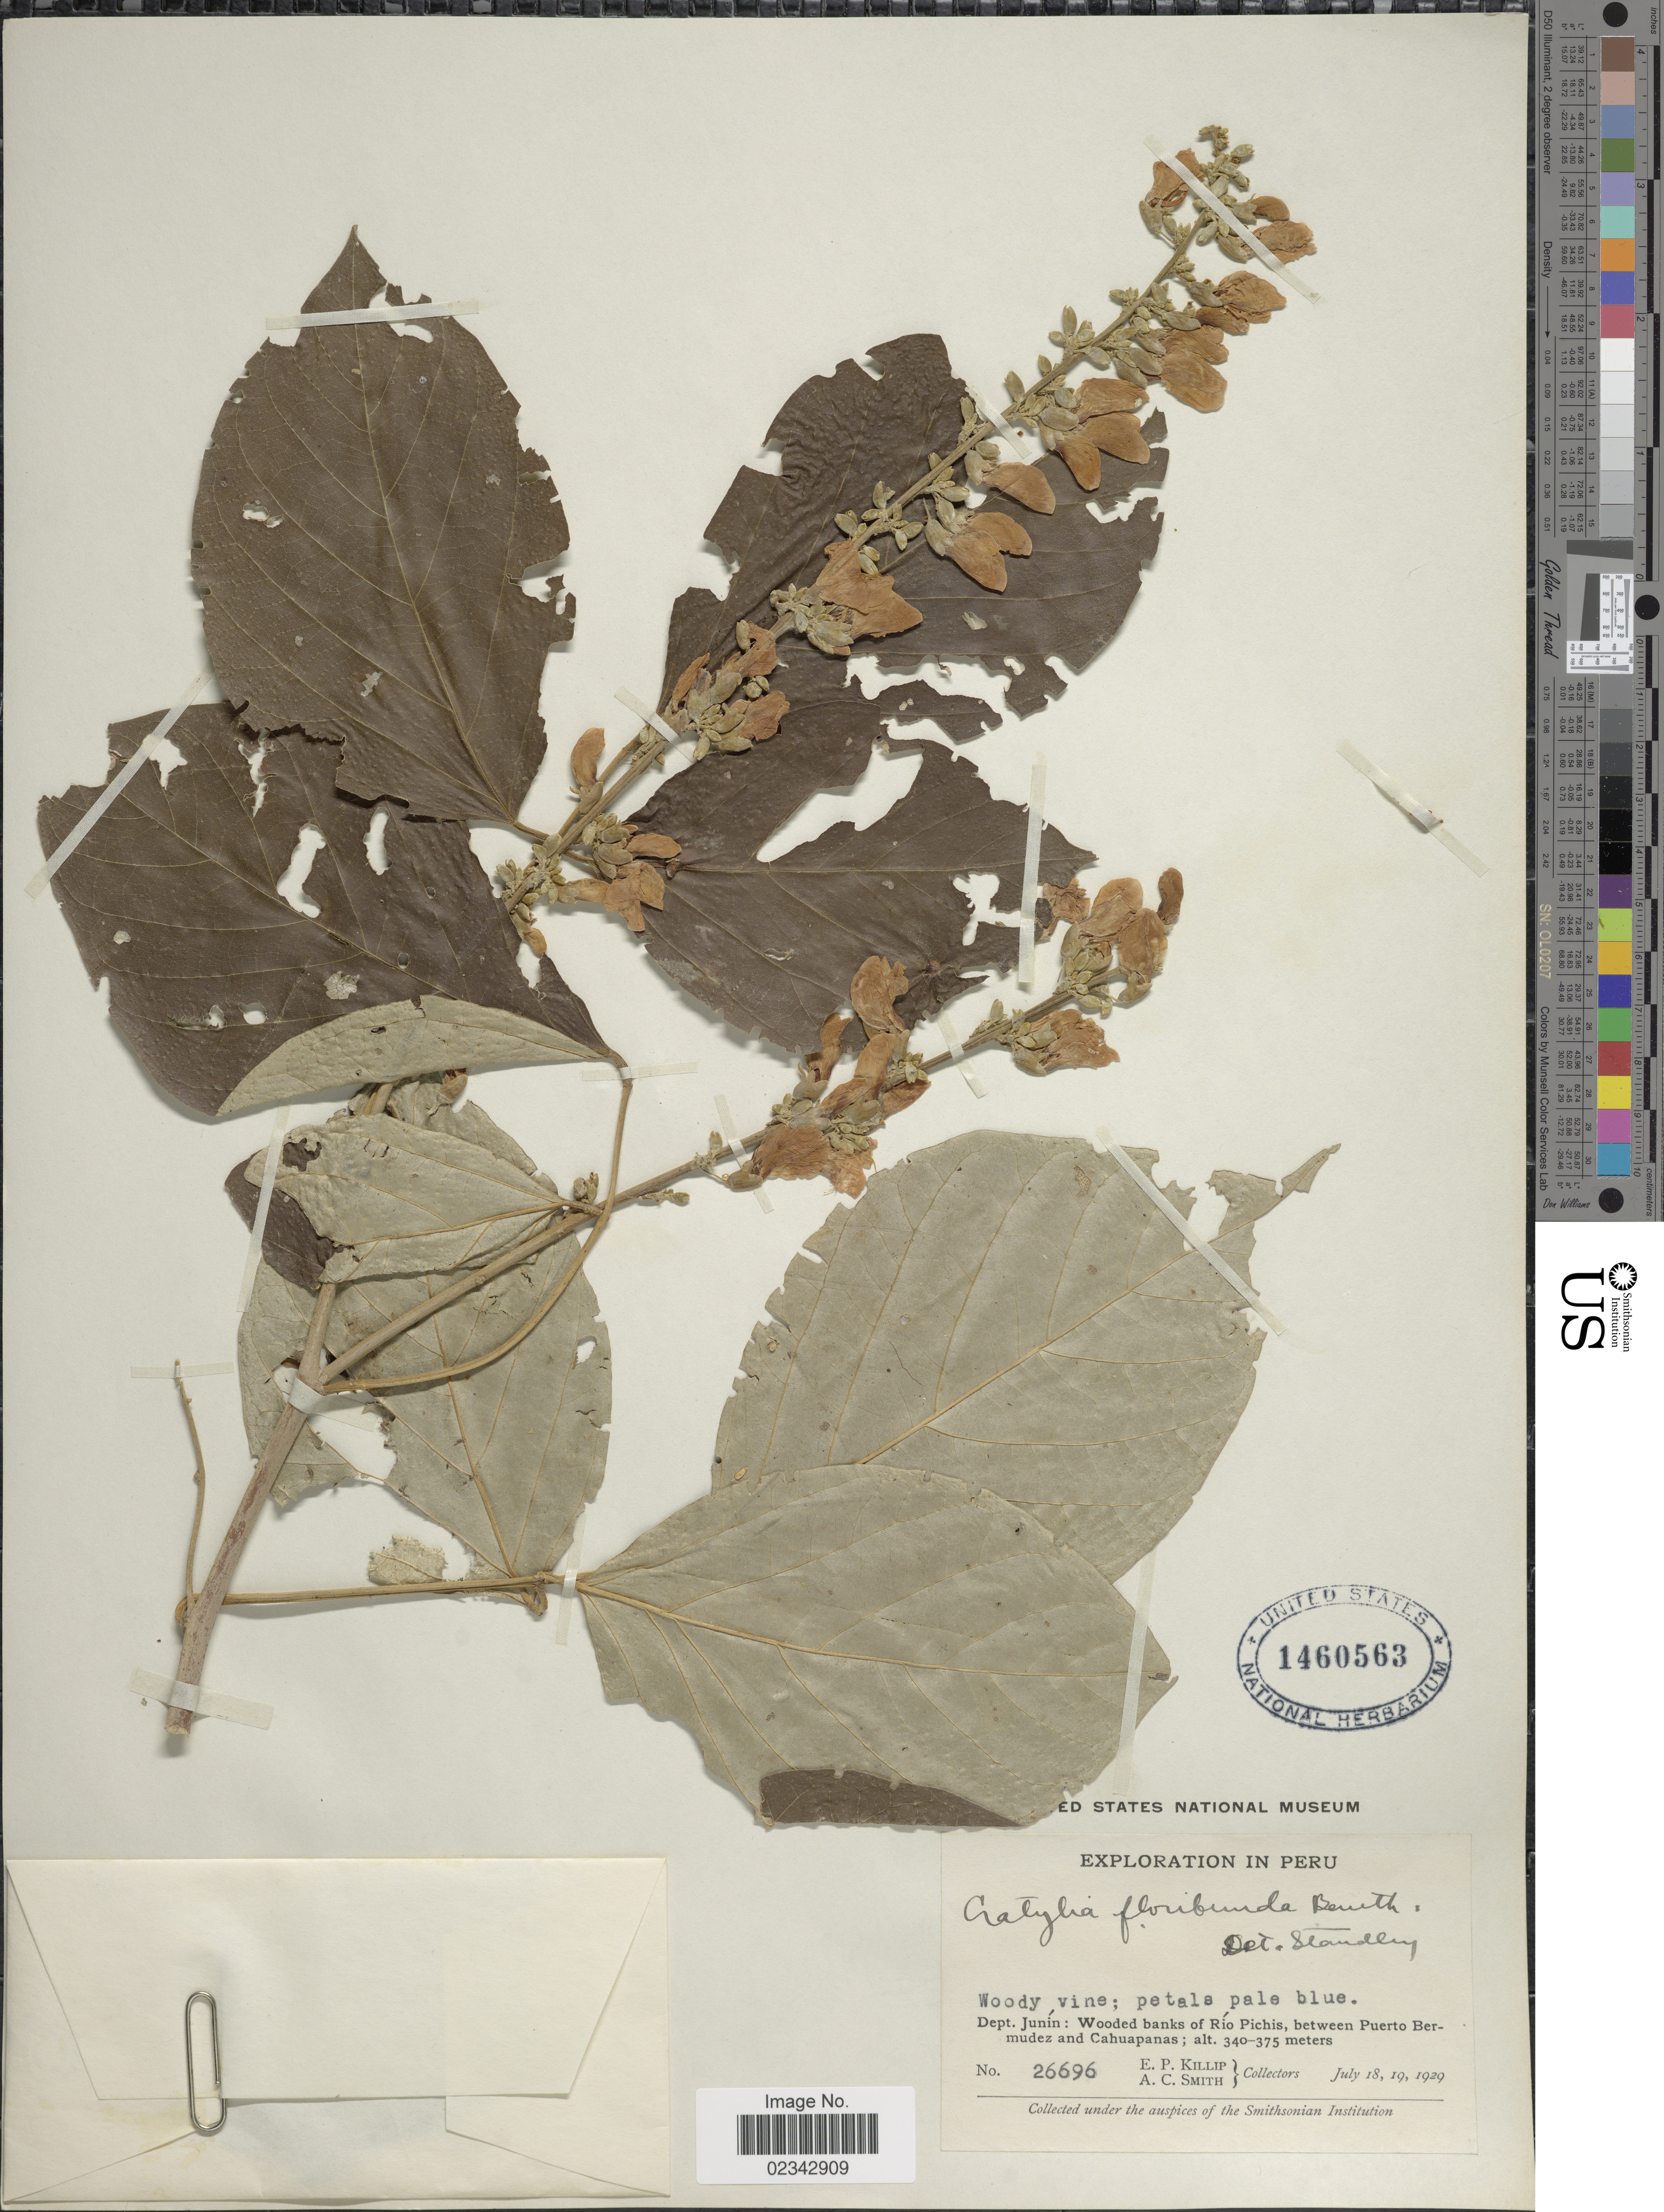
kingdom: Plantae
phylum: Tracheophyta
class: Magnoliopsida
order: Fabales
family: Fabaceae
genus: Cratylia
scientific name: Cratylia argentea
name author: (Desv.) Kuntze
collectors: E. P. Killip & A. C. Smith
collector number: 26696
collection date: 1929-07-18/1929-07-19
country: Peru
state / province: Junín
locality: Dept. Junín: Wooded banks of Río Pichis, between Puerto Bermudez and Cahuapanas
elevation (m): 340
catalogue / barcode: US 1460563